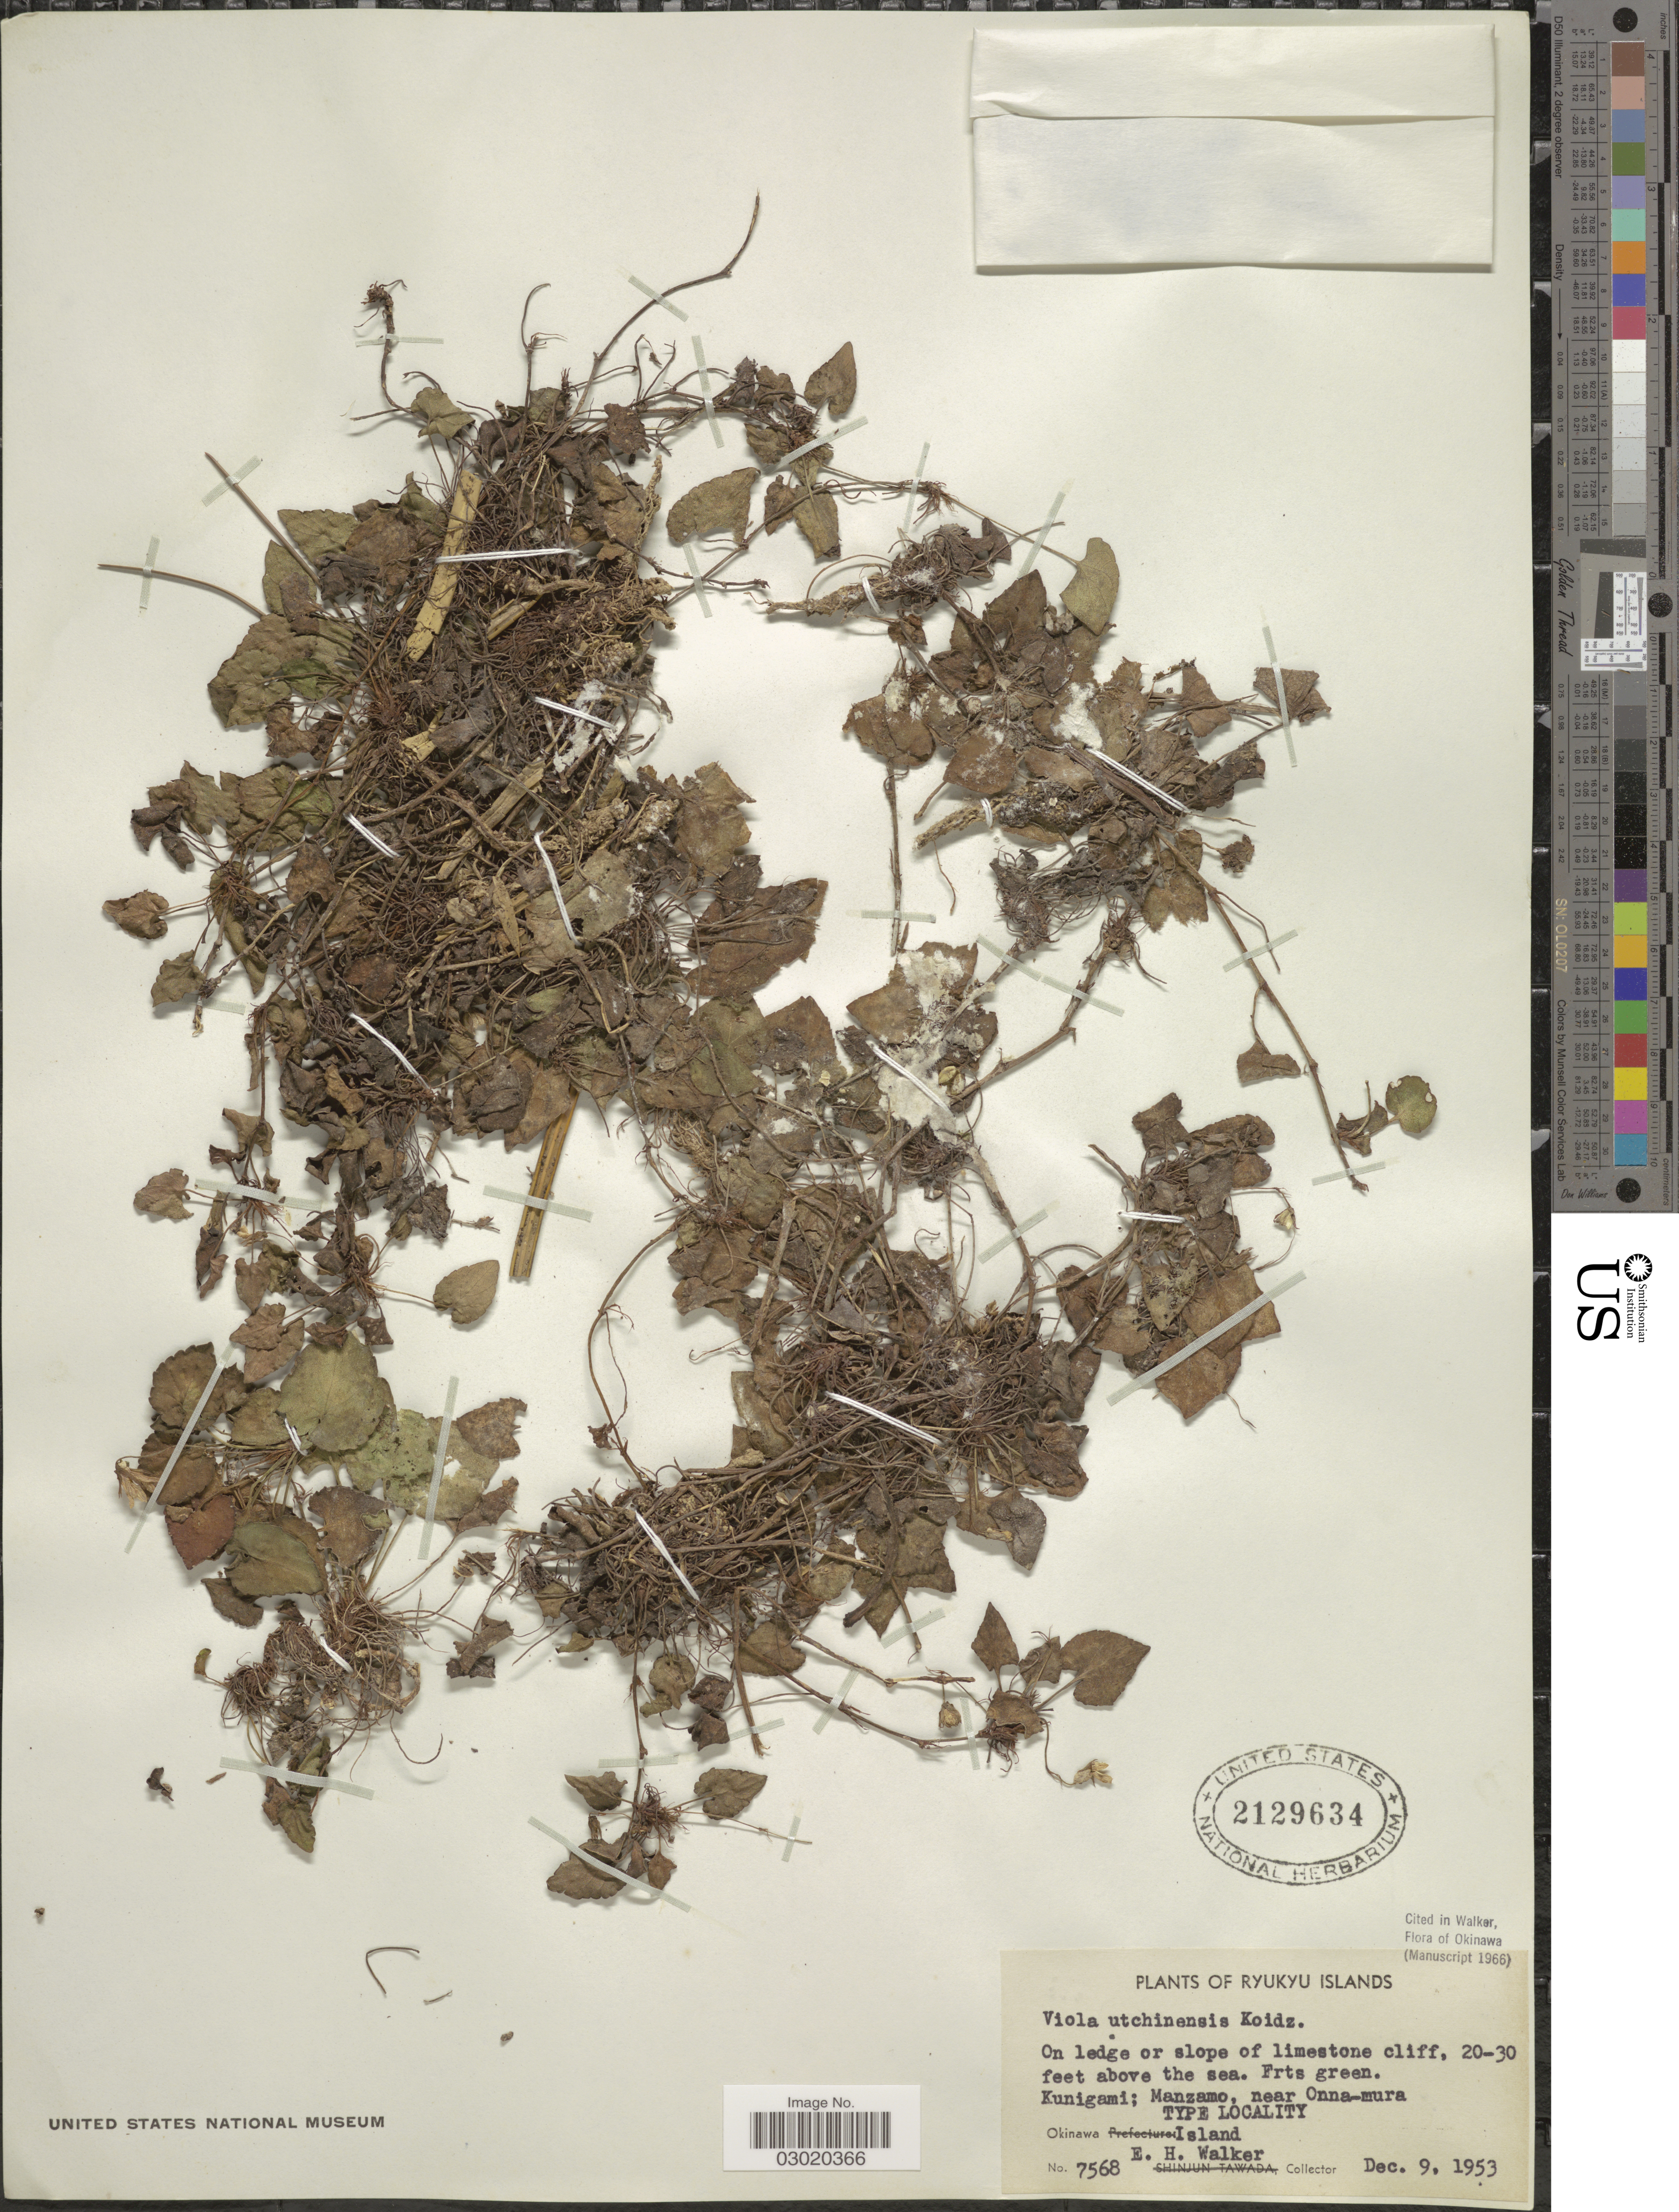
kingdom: Plantae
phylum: Tracheophyta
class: Magnoliopsida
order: Malpighiales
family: Violaceae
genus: Viola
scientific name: Viola utchinensis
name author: Koidz.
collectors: E. H. Walker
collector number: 7568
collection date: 1953-12-09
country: Japan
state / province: Okinawa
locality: Ryukyu Islands. On ledge or slope of limestone cliff. Kunigami; Manzamo, near Onna-mura. Okinawa Island.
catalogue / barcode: US 2129634